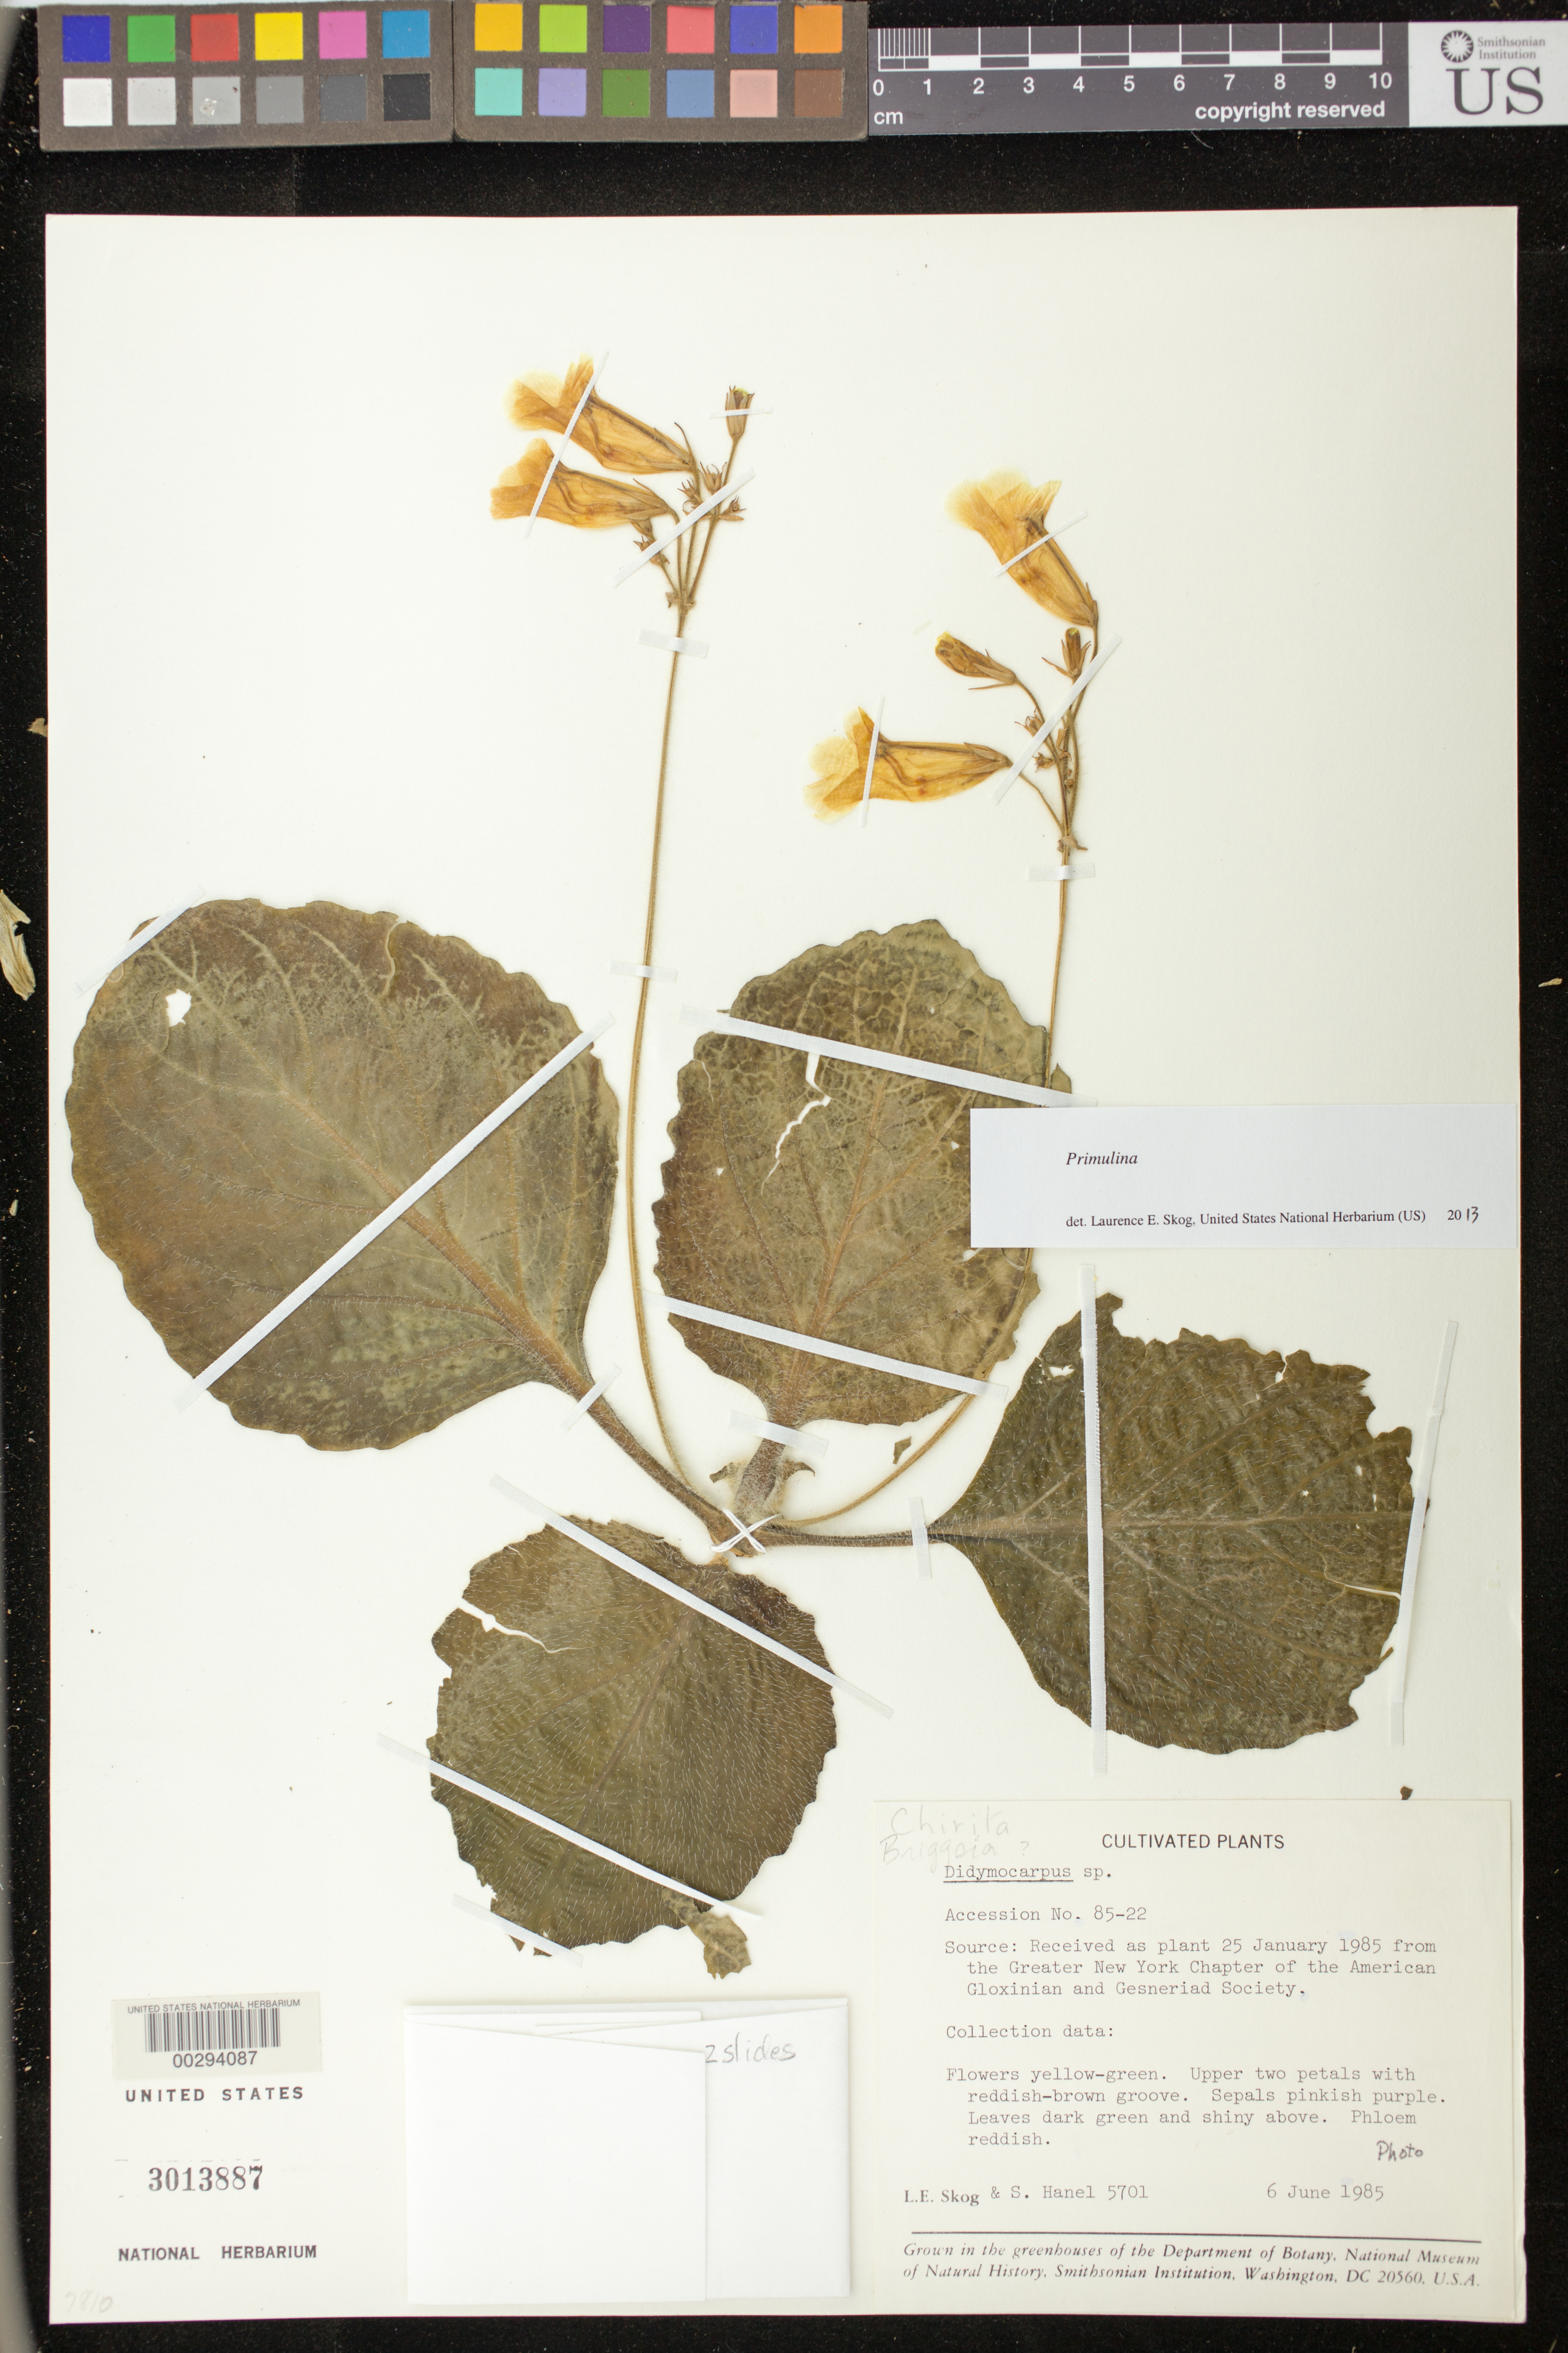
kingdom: Plantae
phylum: Tracheophyta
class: Magnoliopsida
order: Lamiales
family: Gesneriaceae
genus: Primulina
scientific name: Primulina sp.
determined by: Skog, Laurence E.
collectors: L. E. Skog & S. Hanel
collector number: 5701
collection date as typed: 06 Jun 1985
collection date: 1985-06-06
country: China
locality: Greenhouses, Dept. of Botany, NMNH, Smithsonian Institution, Washington, DC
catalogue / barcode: US 3013887